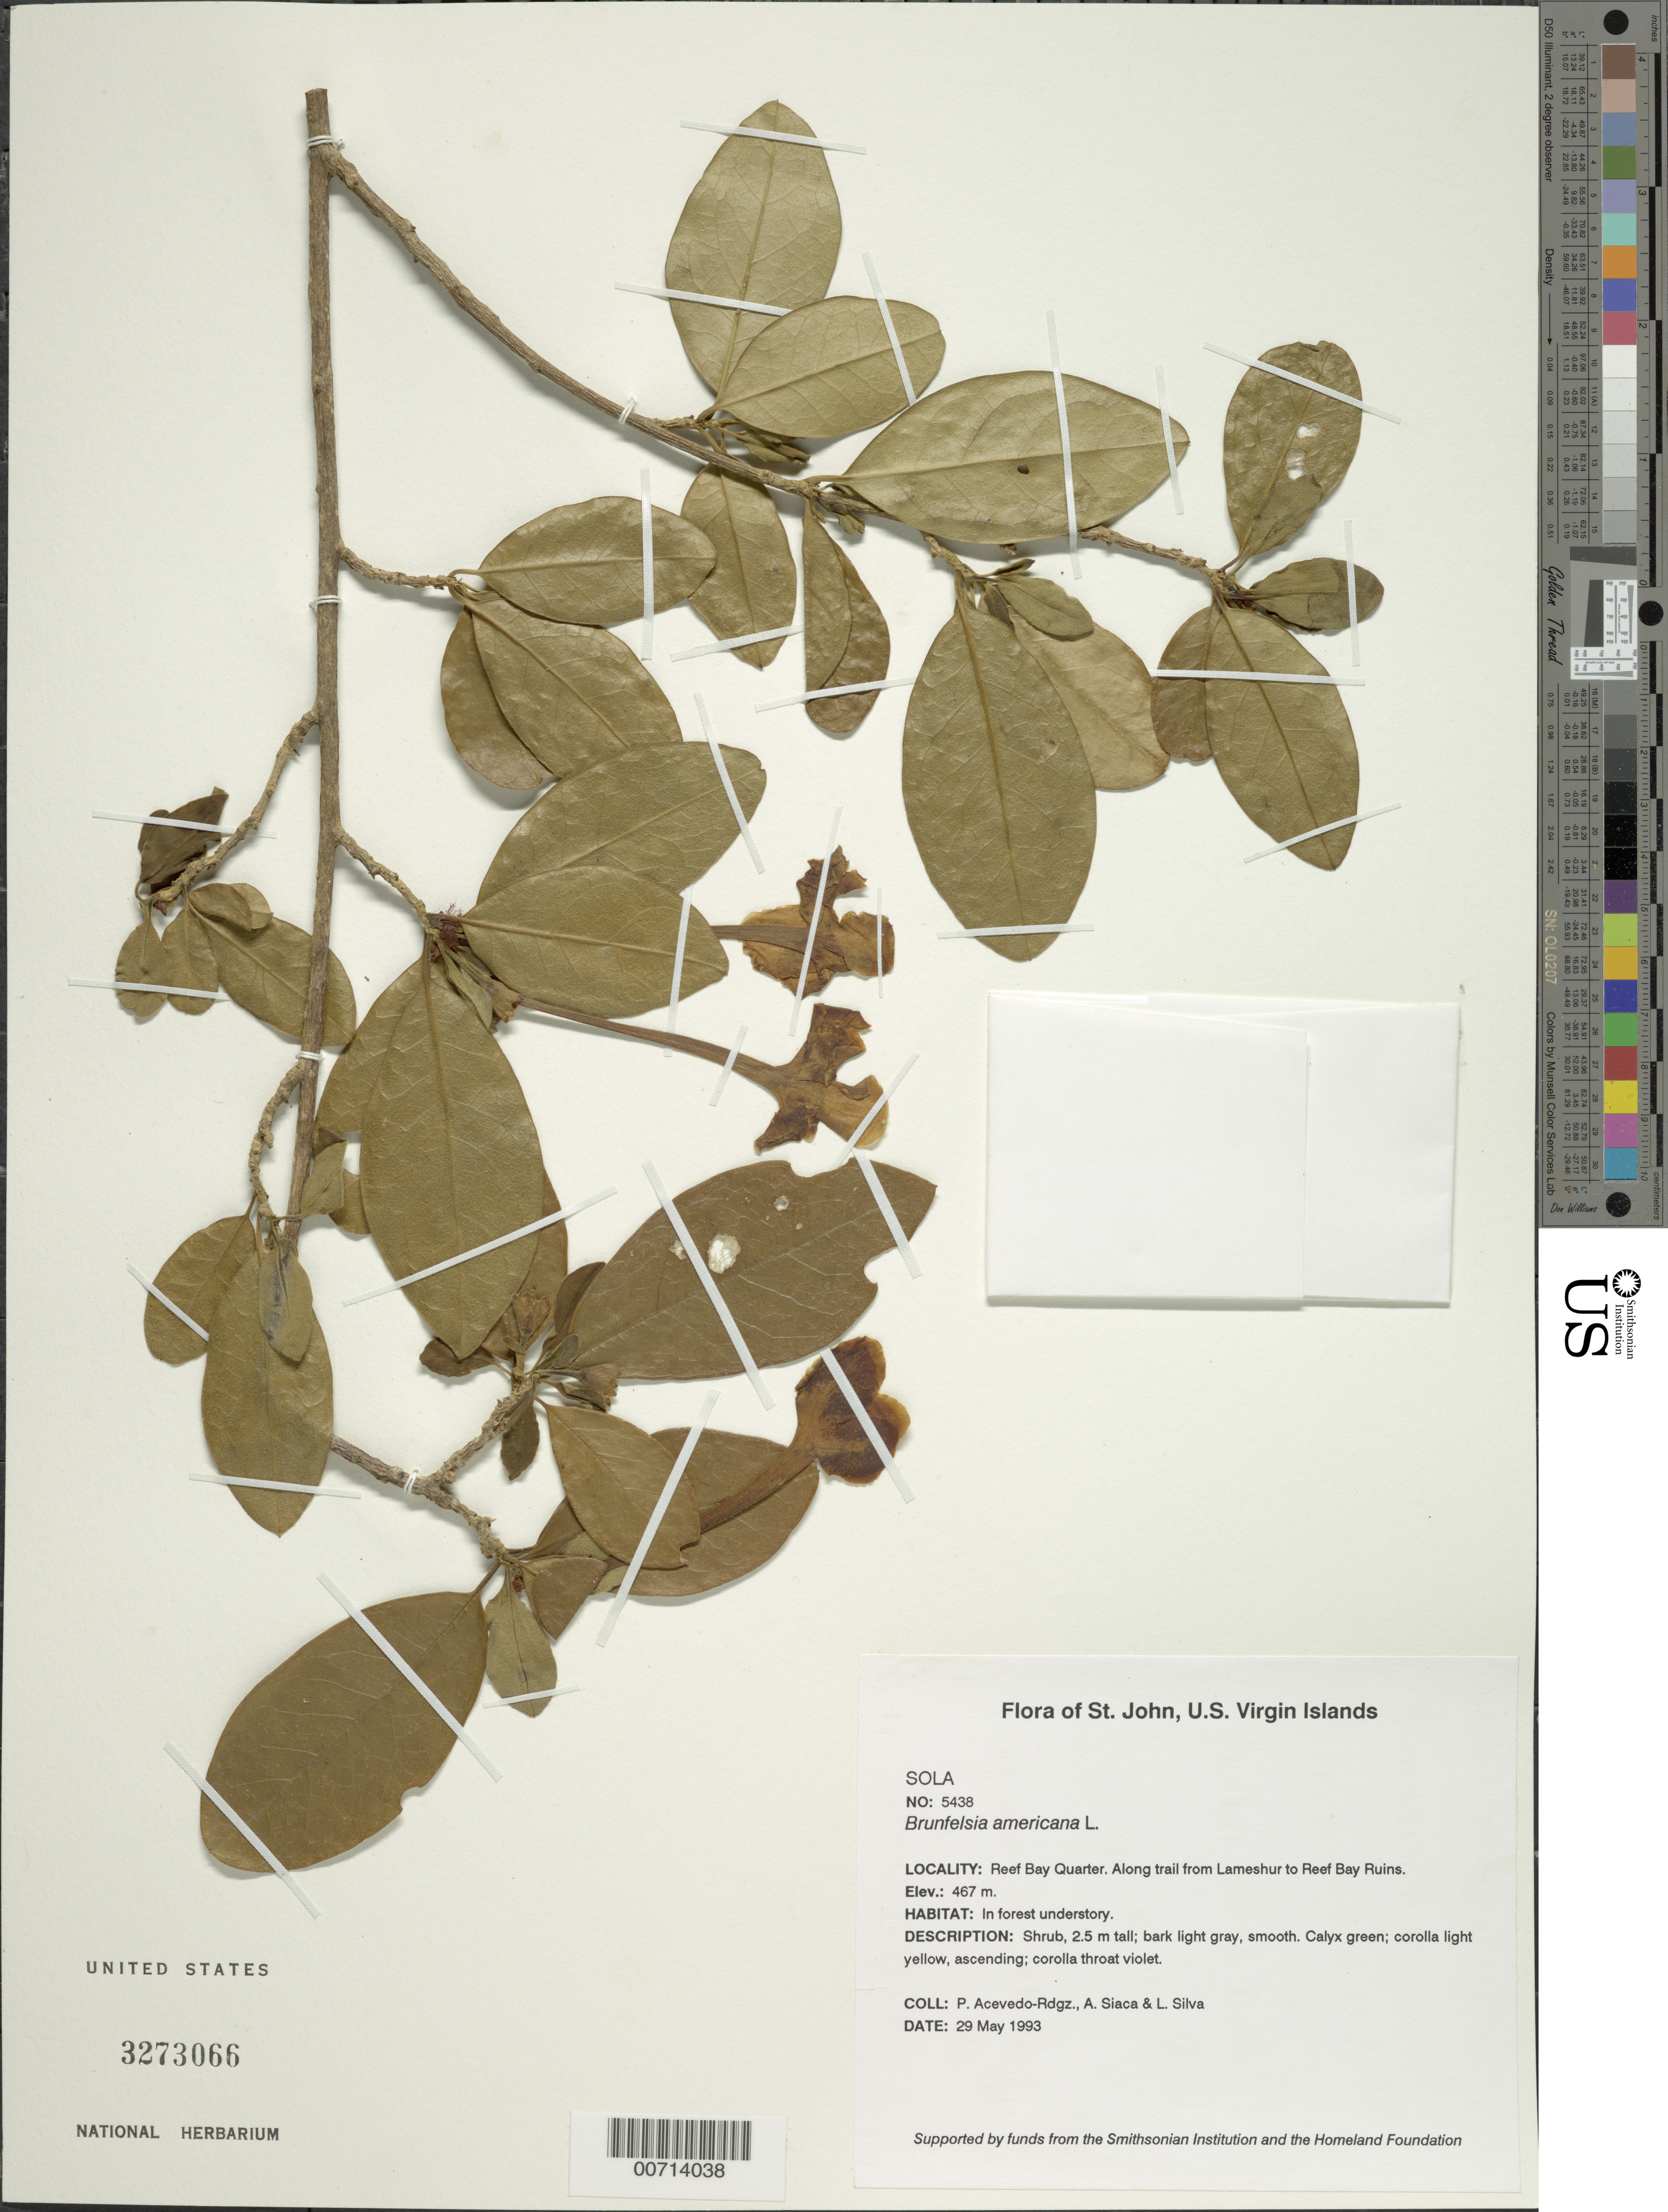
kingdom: Plantae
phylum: Tracheophyta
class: Magnoliopsida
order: Solanales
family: Solanaceae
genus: Brunfelsia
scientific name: Brunfelsia americana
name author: L.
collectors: P. Acevedo-Rodr., A. Siaca & L. Silva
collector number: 5438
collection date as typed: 29 May 1993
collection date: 1993-05-29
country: U.S. Virgin Islands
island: St. John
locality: Reef Bay Quarter. Along trail from Lameshur to Reef Bay Ruins.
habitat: In forest understory.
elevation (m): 467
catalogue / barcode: US 3273066